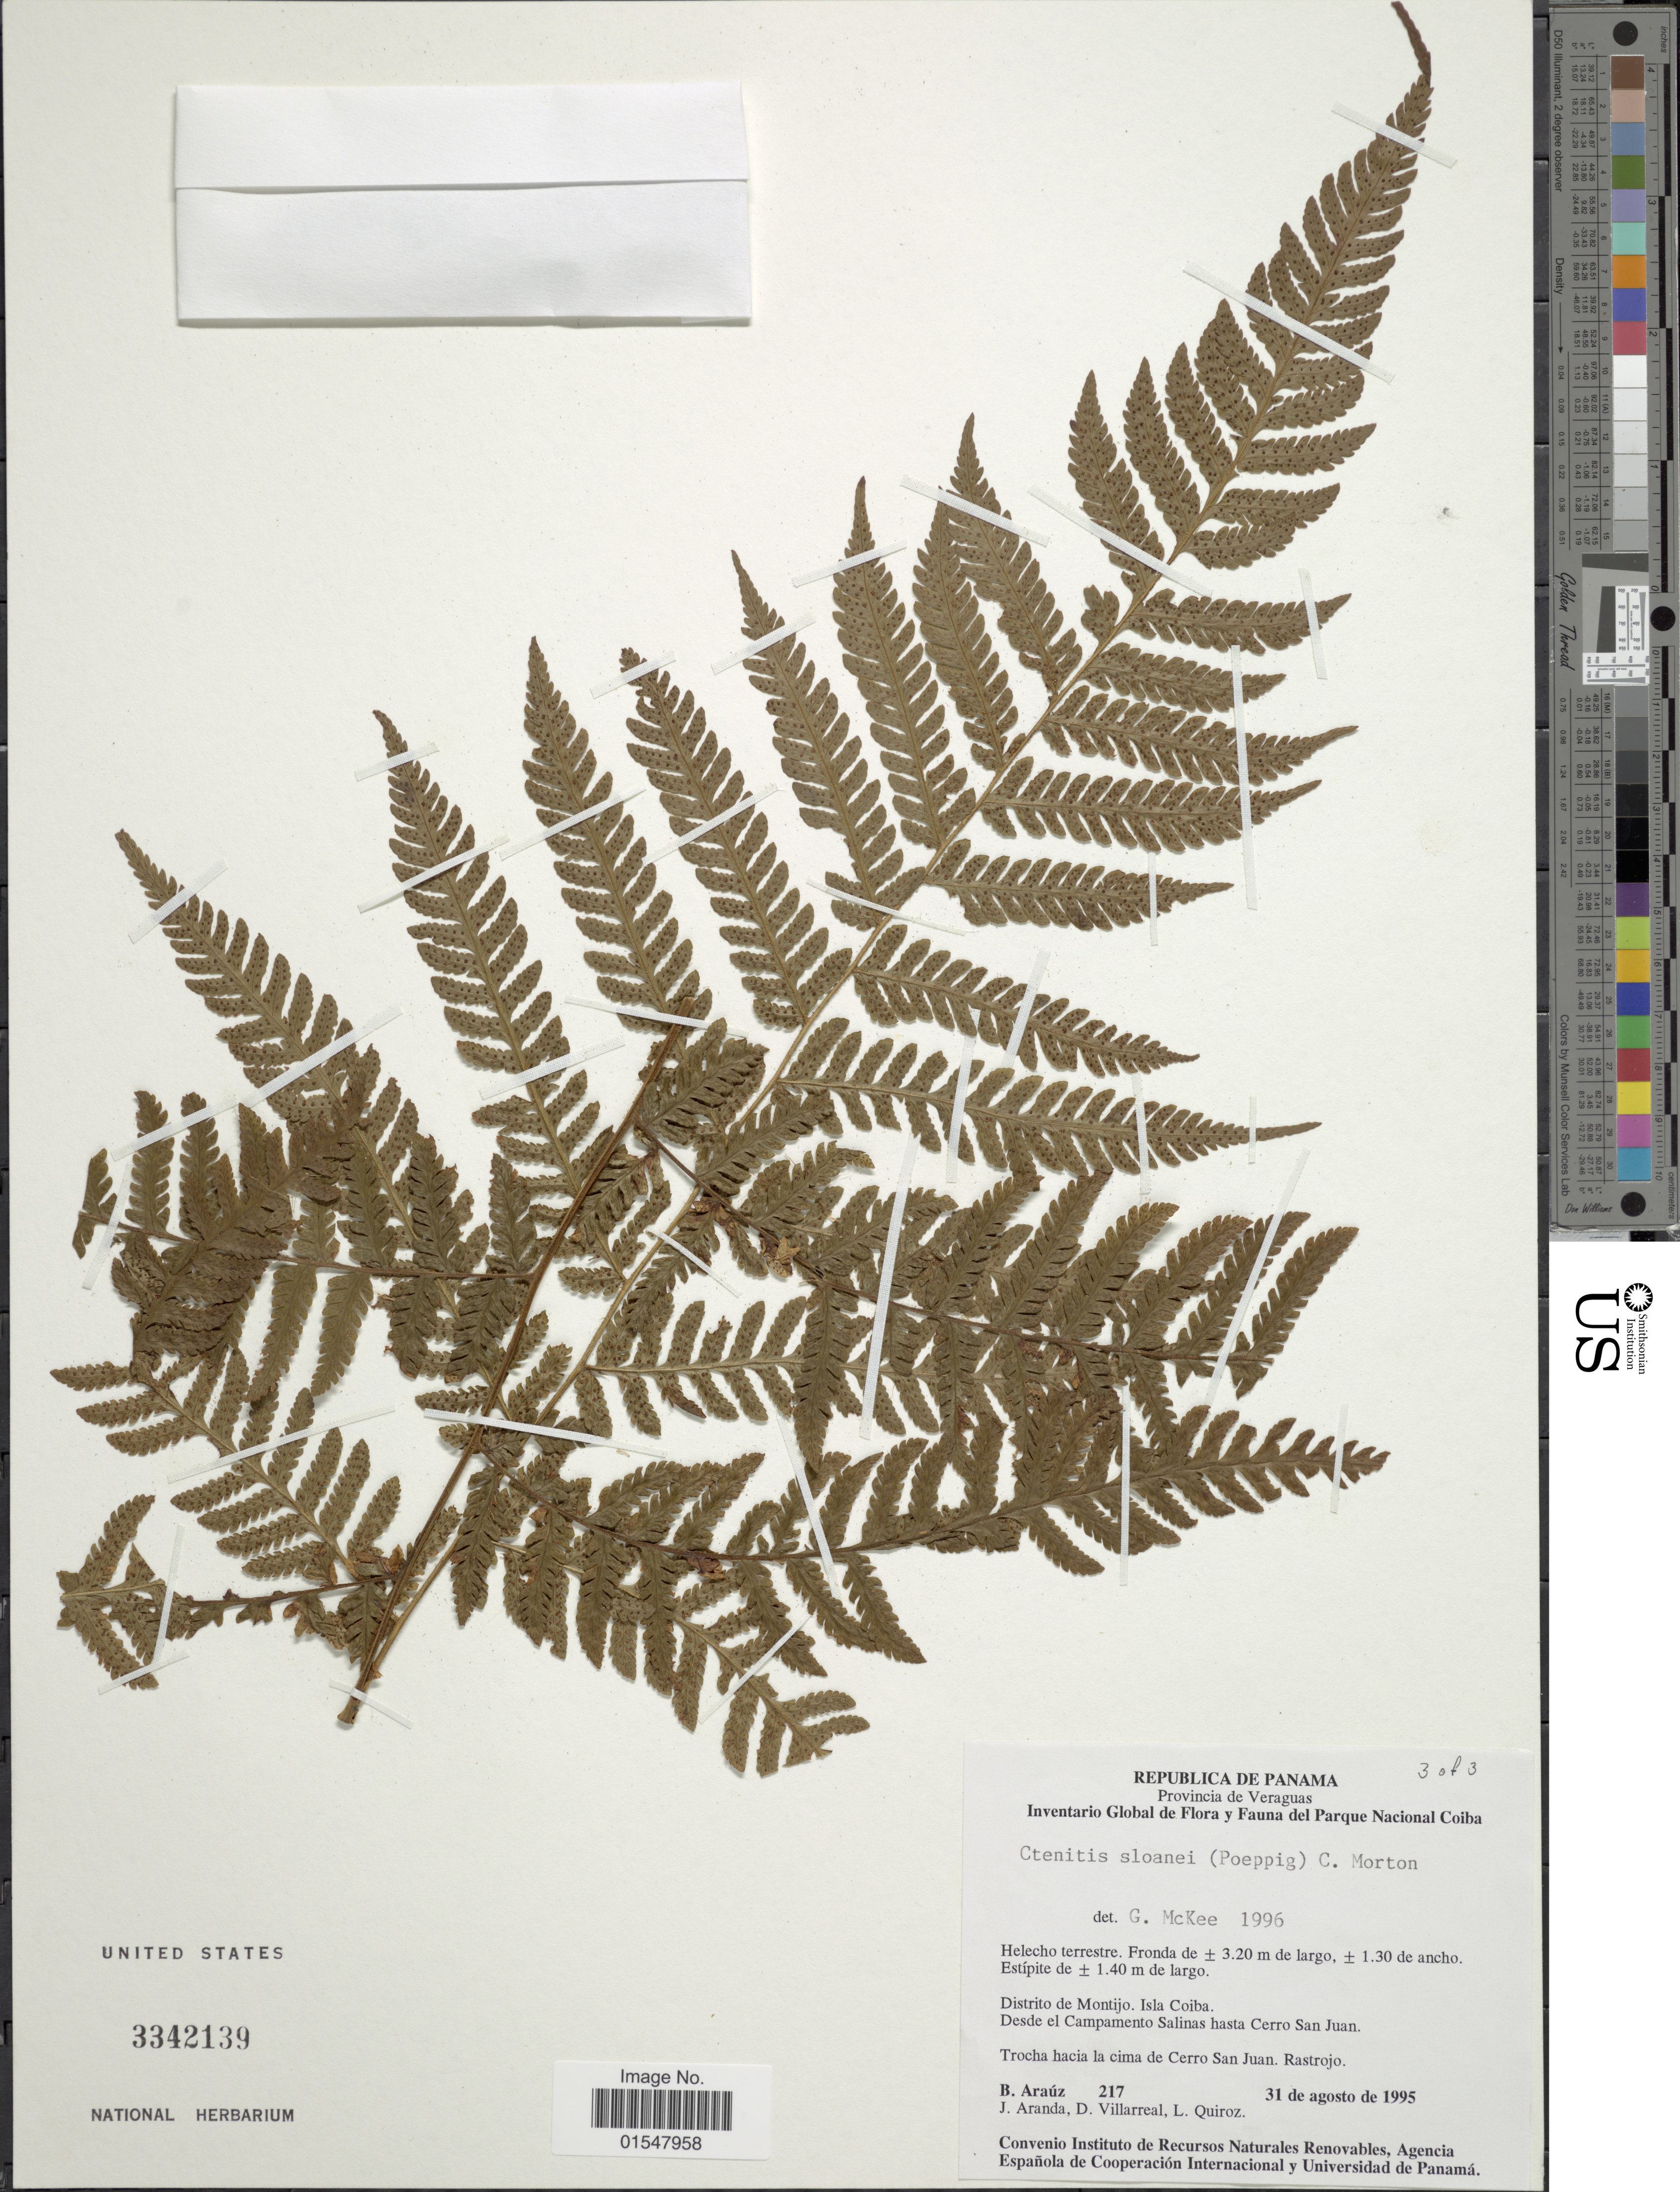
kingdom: Plantae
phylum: Tracheophyta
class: Polypodiopsida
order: Polypodiales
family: Dryopteridaceae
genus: Ctenitis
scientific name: Ctenitis sloanei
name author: (Poepp. ex Spreng.) C.V. Morton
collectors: B. Araúz, J. Aranda, D. Villarreal & L. Quiroz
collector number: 217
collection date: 1995-08-31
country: Panama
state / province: Veraguas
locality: Panama, Provincia de Veraguas. Distrito de Montijo, Isla Coiba. Desde el Campamento Salinas hasta Cerro San Juan. Trocha hacia la cima de Cerro San Juan. Rastrojo.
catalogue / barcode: US 3342139